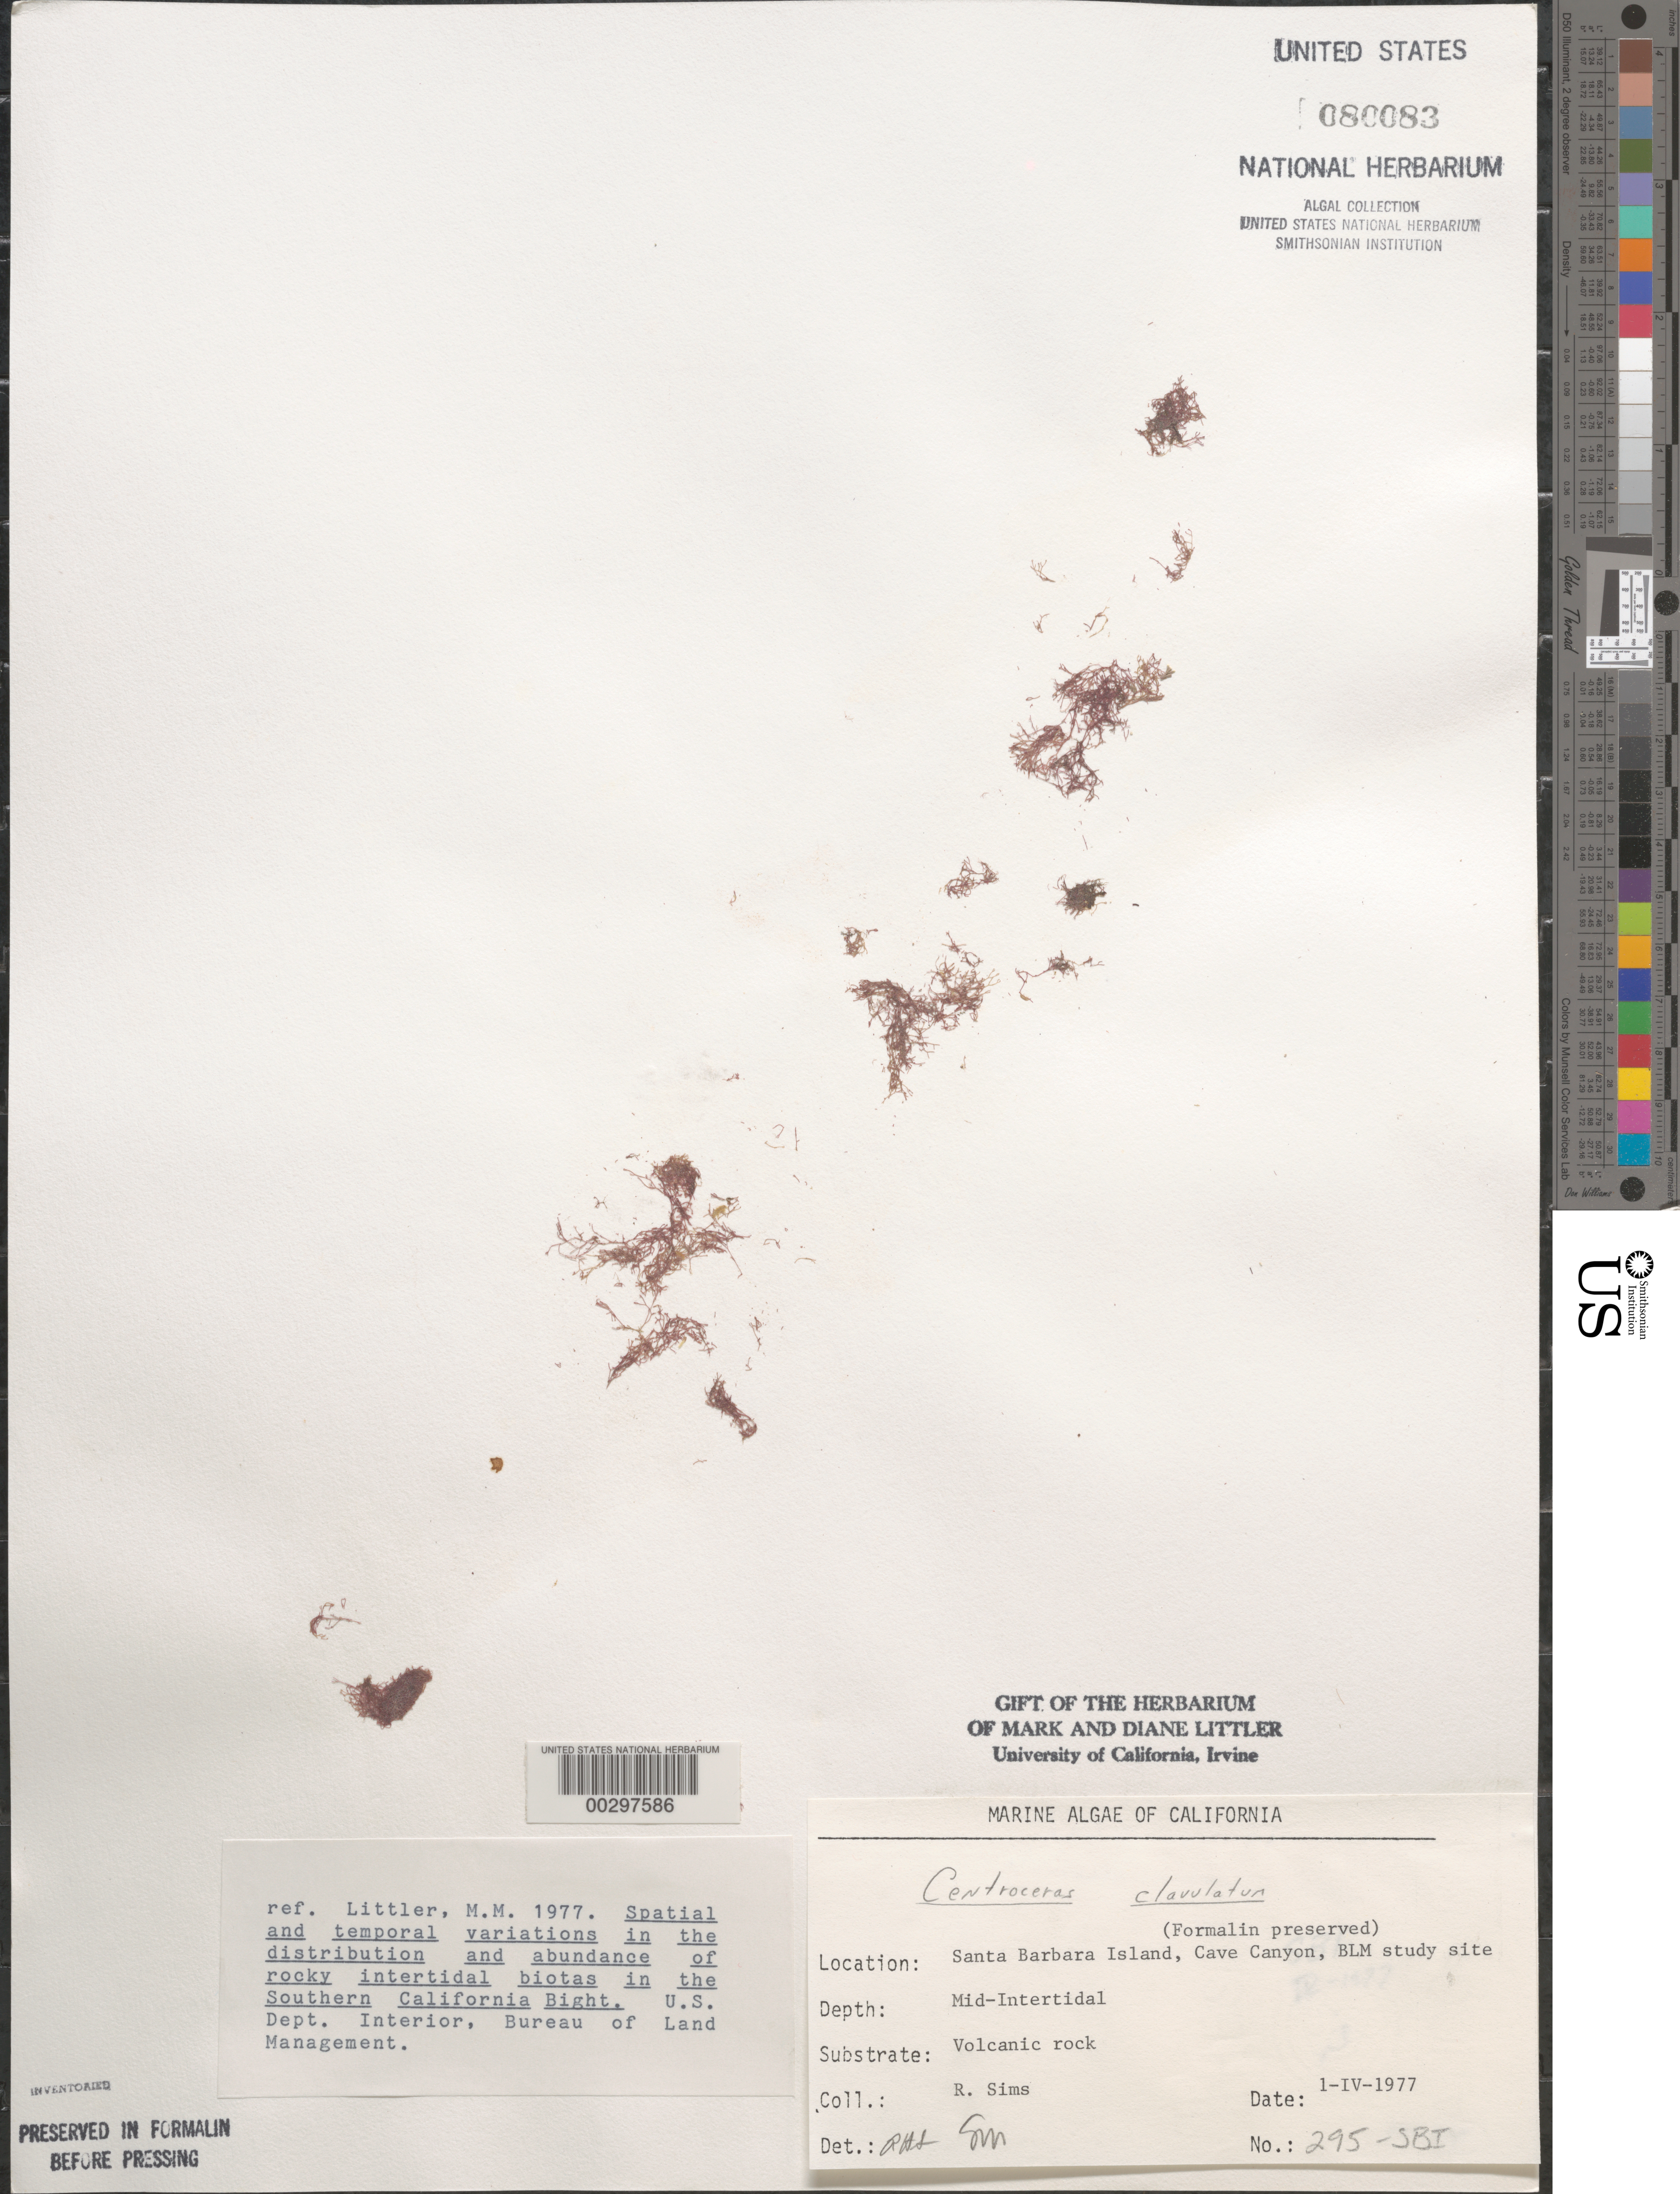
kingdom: Plantae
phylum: Rhodophyta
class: Florideophyceae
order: Ceramiales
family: Ceramiaceae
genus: Centroceras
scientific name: Centroceras clavulatum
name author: (C. Agardh) Mont.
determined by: Sims, Robert H.; Murray, S. N.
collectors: R. H. Sims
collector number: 295-sbi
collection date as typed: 01 Apr 1977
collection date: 1977-04-01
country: United States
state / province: California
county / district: Santa Barbara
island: Santa Barbara Island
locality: Cave Canyon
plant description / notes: BLM-SOCALBIGHT Rocky Intertidal Survey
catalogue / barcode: US 80083